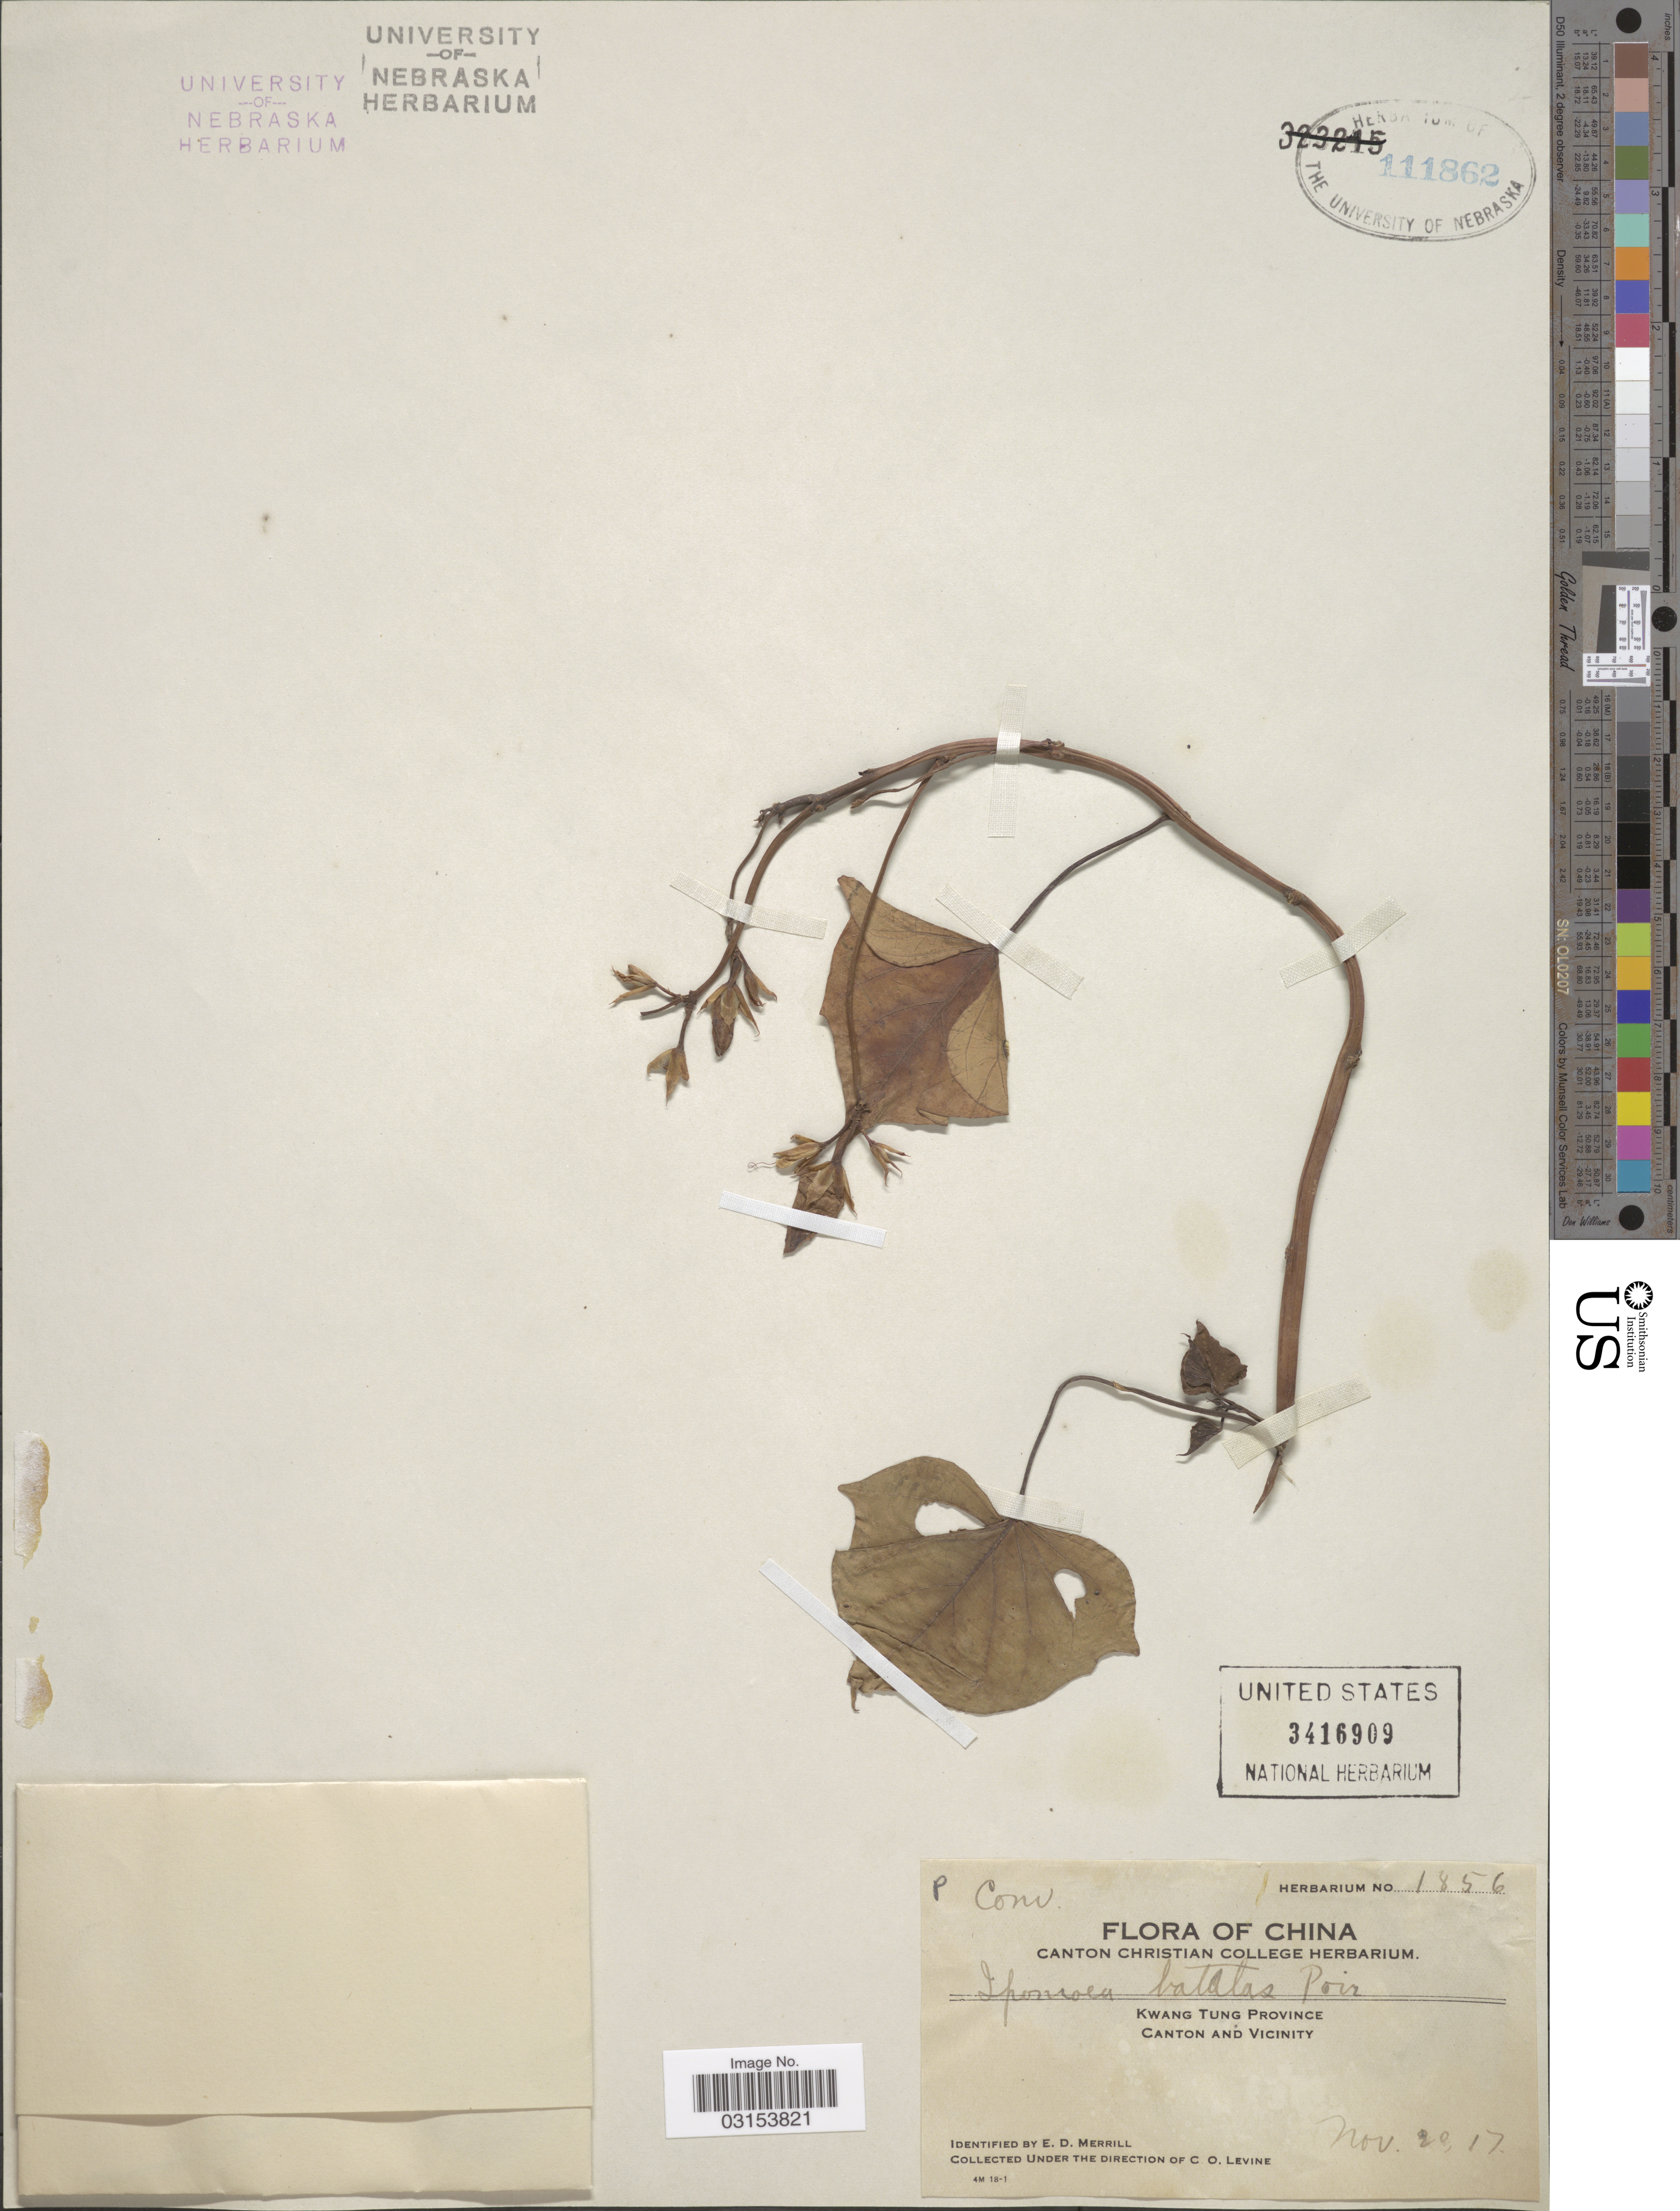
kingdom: Plantae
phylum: Tracheophyta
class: Magnoliopsida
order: Solanales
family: Convolvulaceae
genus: Ipomoea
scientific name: Ipomoea batatas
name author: (L.) Lam.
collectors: C. O. Levine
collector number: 1856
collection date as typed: Transcribed d/m/y: 20/11/17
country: China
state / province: Guangdong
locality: Kwang Tung Province. Canton and vicinity.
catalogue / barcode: US 3416909